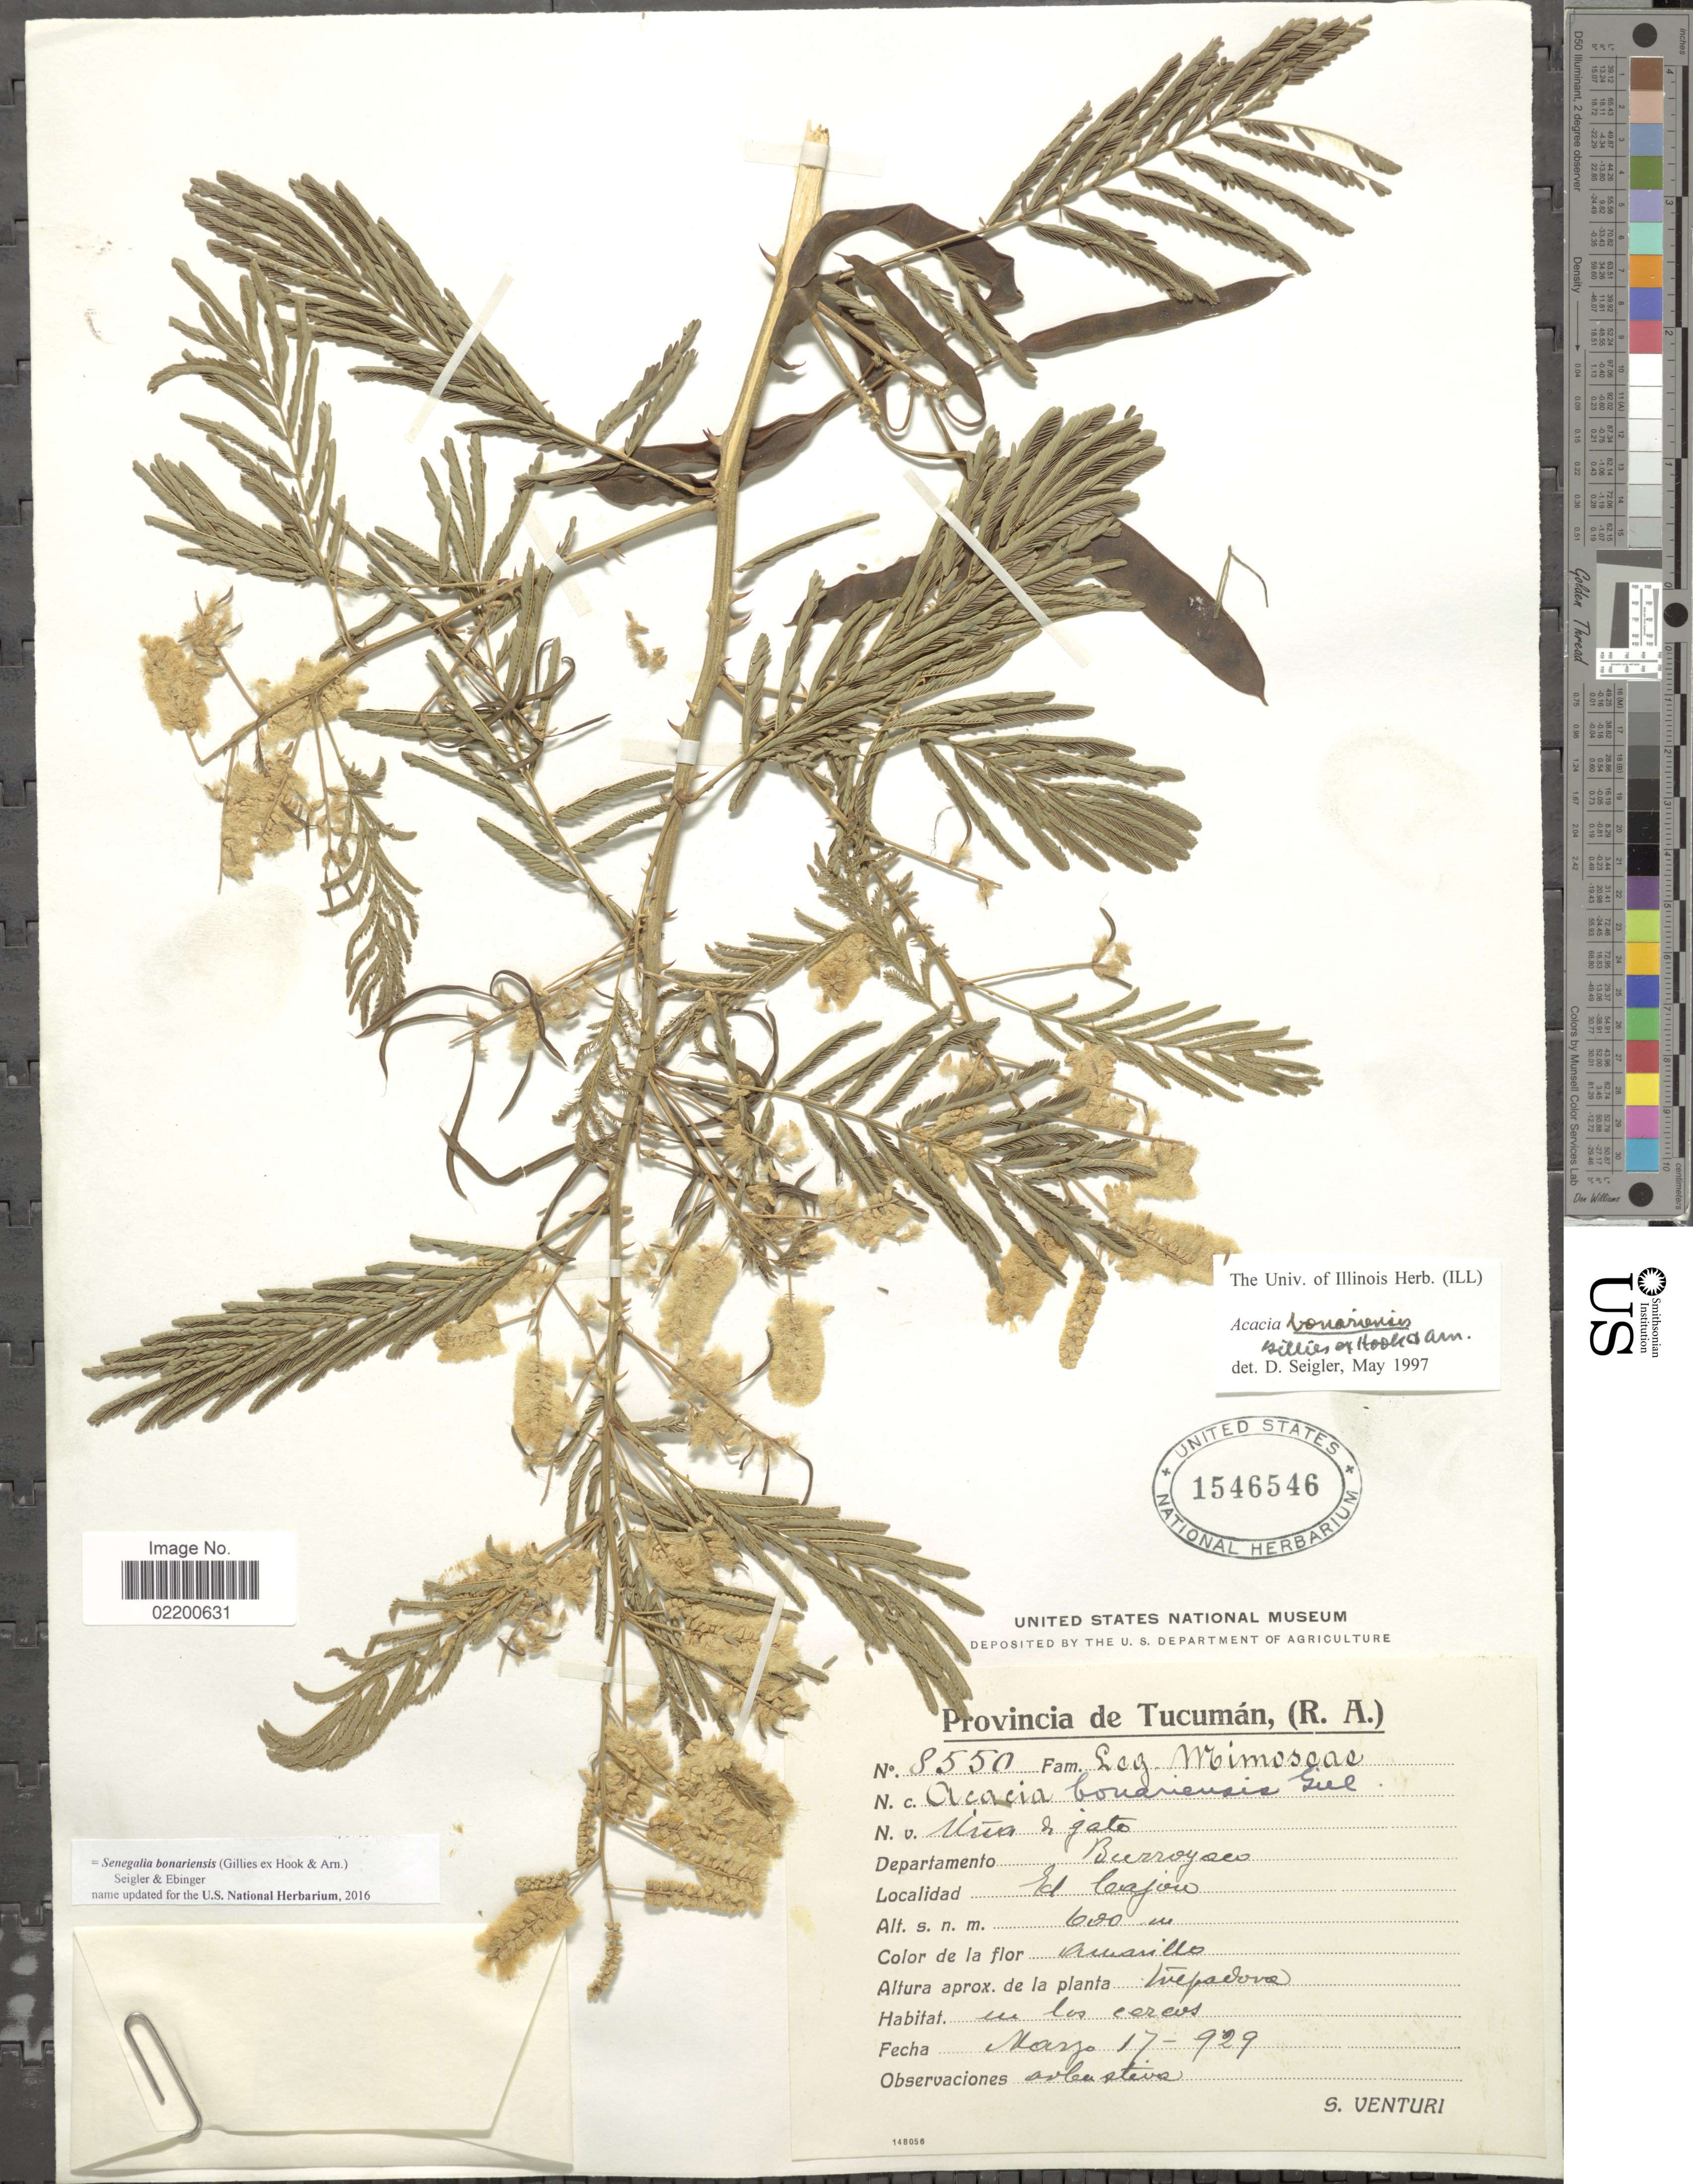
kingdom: Plantae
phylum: Tracheophyta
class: Magnoliopsida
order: Fabales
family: Fabaceae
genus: Senegalia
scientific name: Senegalia bonariensis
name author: (Gillies ex Hook. & Arn.) Seigler & Ebinger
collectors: S. Venturi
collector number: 8550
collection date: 1929-03-17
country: Argentina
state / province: Tucuman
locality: Provincia de Tucuman (R.A.), Departamento Burruyacu, El Cajón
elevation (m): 600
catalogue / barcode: US 1546546